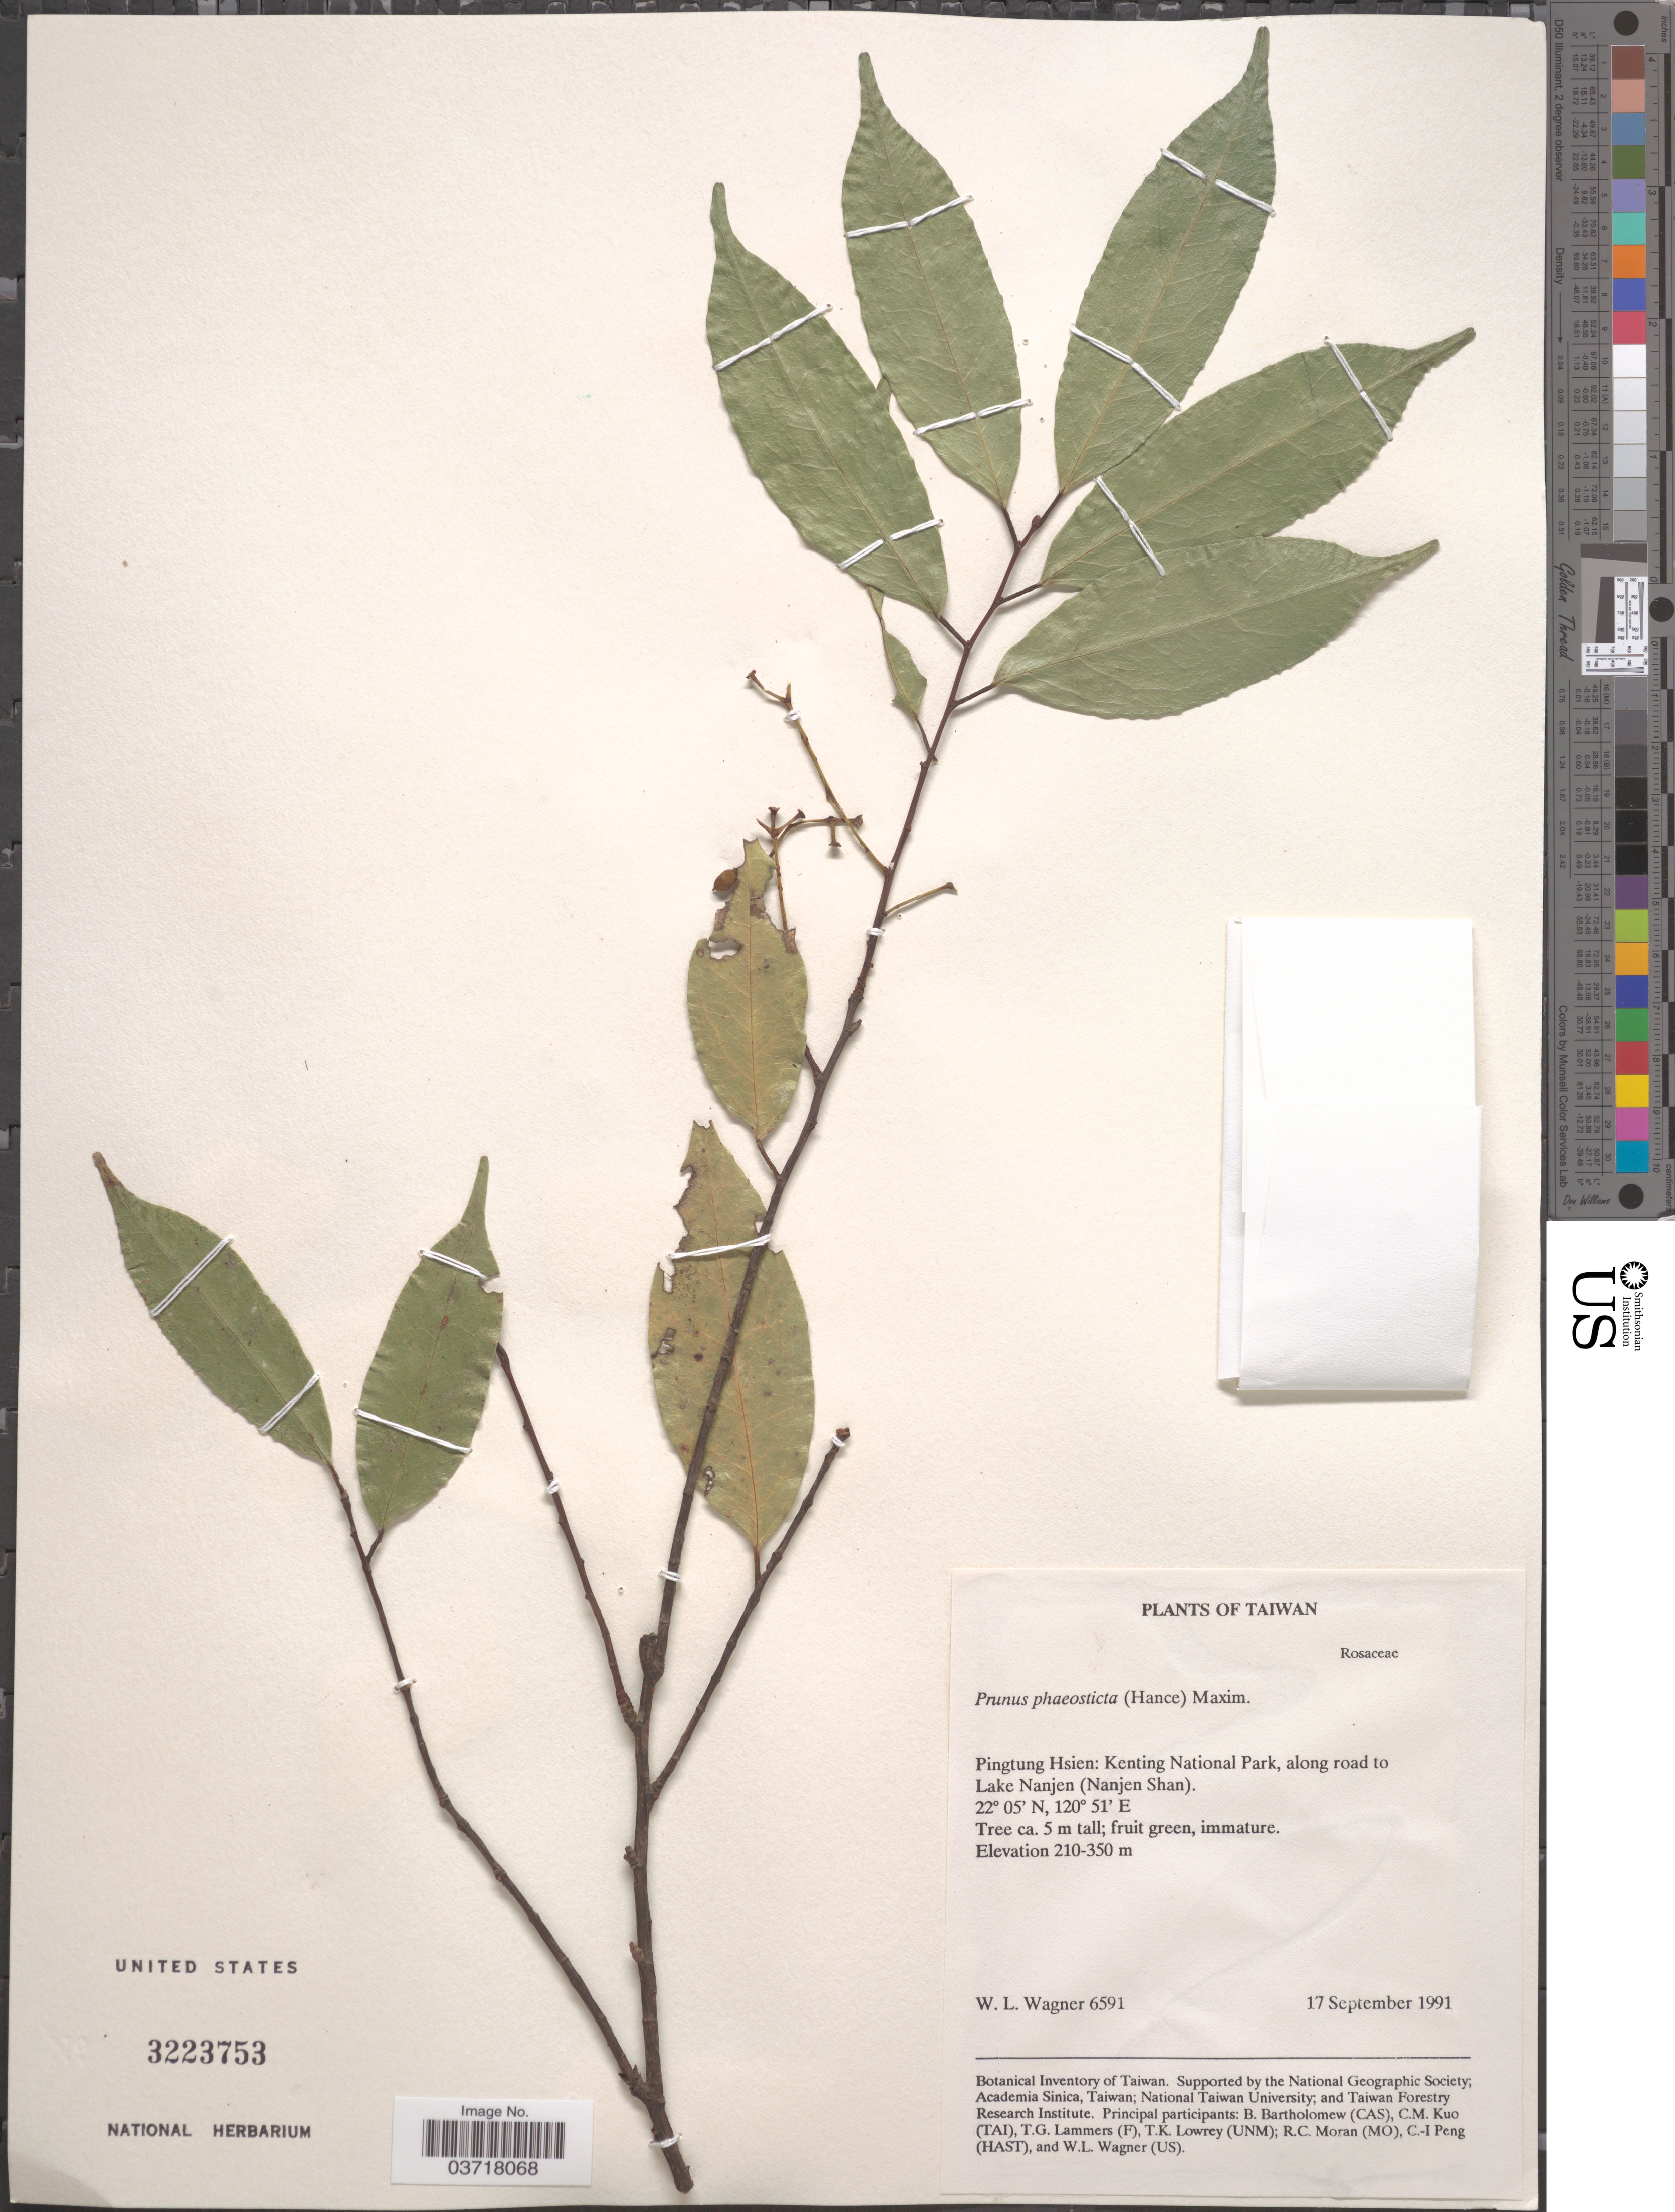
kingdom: Plantae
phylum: Tracheophyta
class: Magnoliopsida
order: Rosales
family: Rosaceae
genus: Prunus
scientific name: Prunus phaeosticta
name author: (Hance) Maxim.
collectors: W. L. Wagner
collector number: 6591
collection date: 1991-09-17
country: Taiwan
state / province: Pingtung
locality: Pingtung Hsien: Kenting National Park, along road to Lake Nanjen (Nanjen Shan).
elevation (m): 210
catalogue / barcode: US 3223753